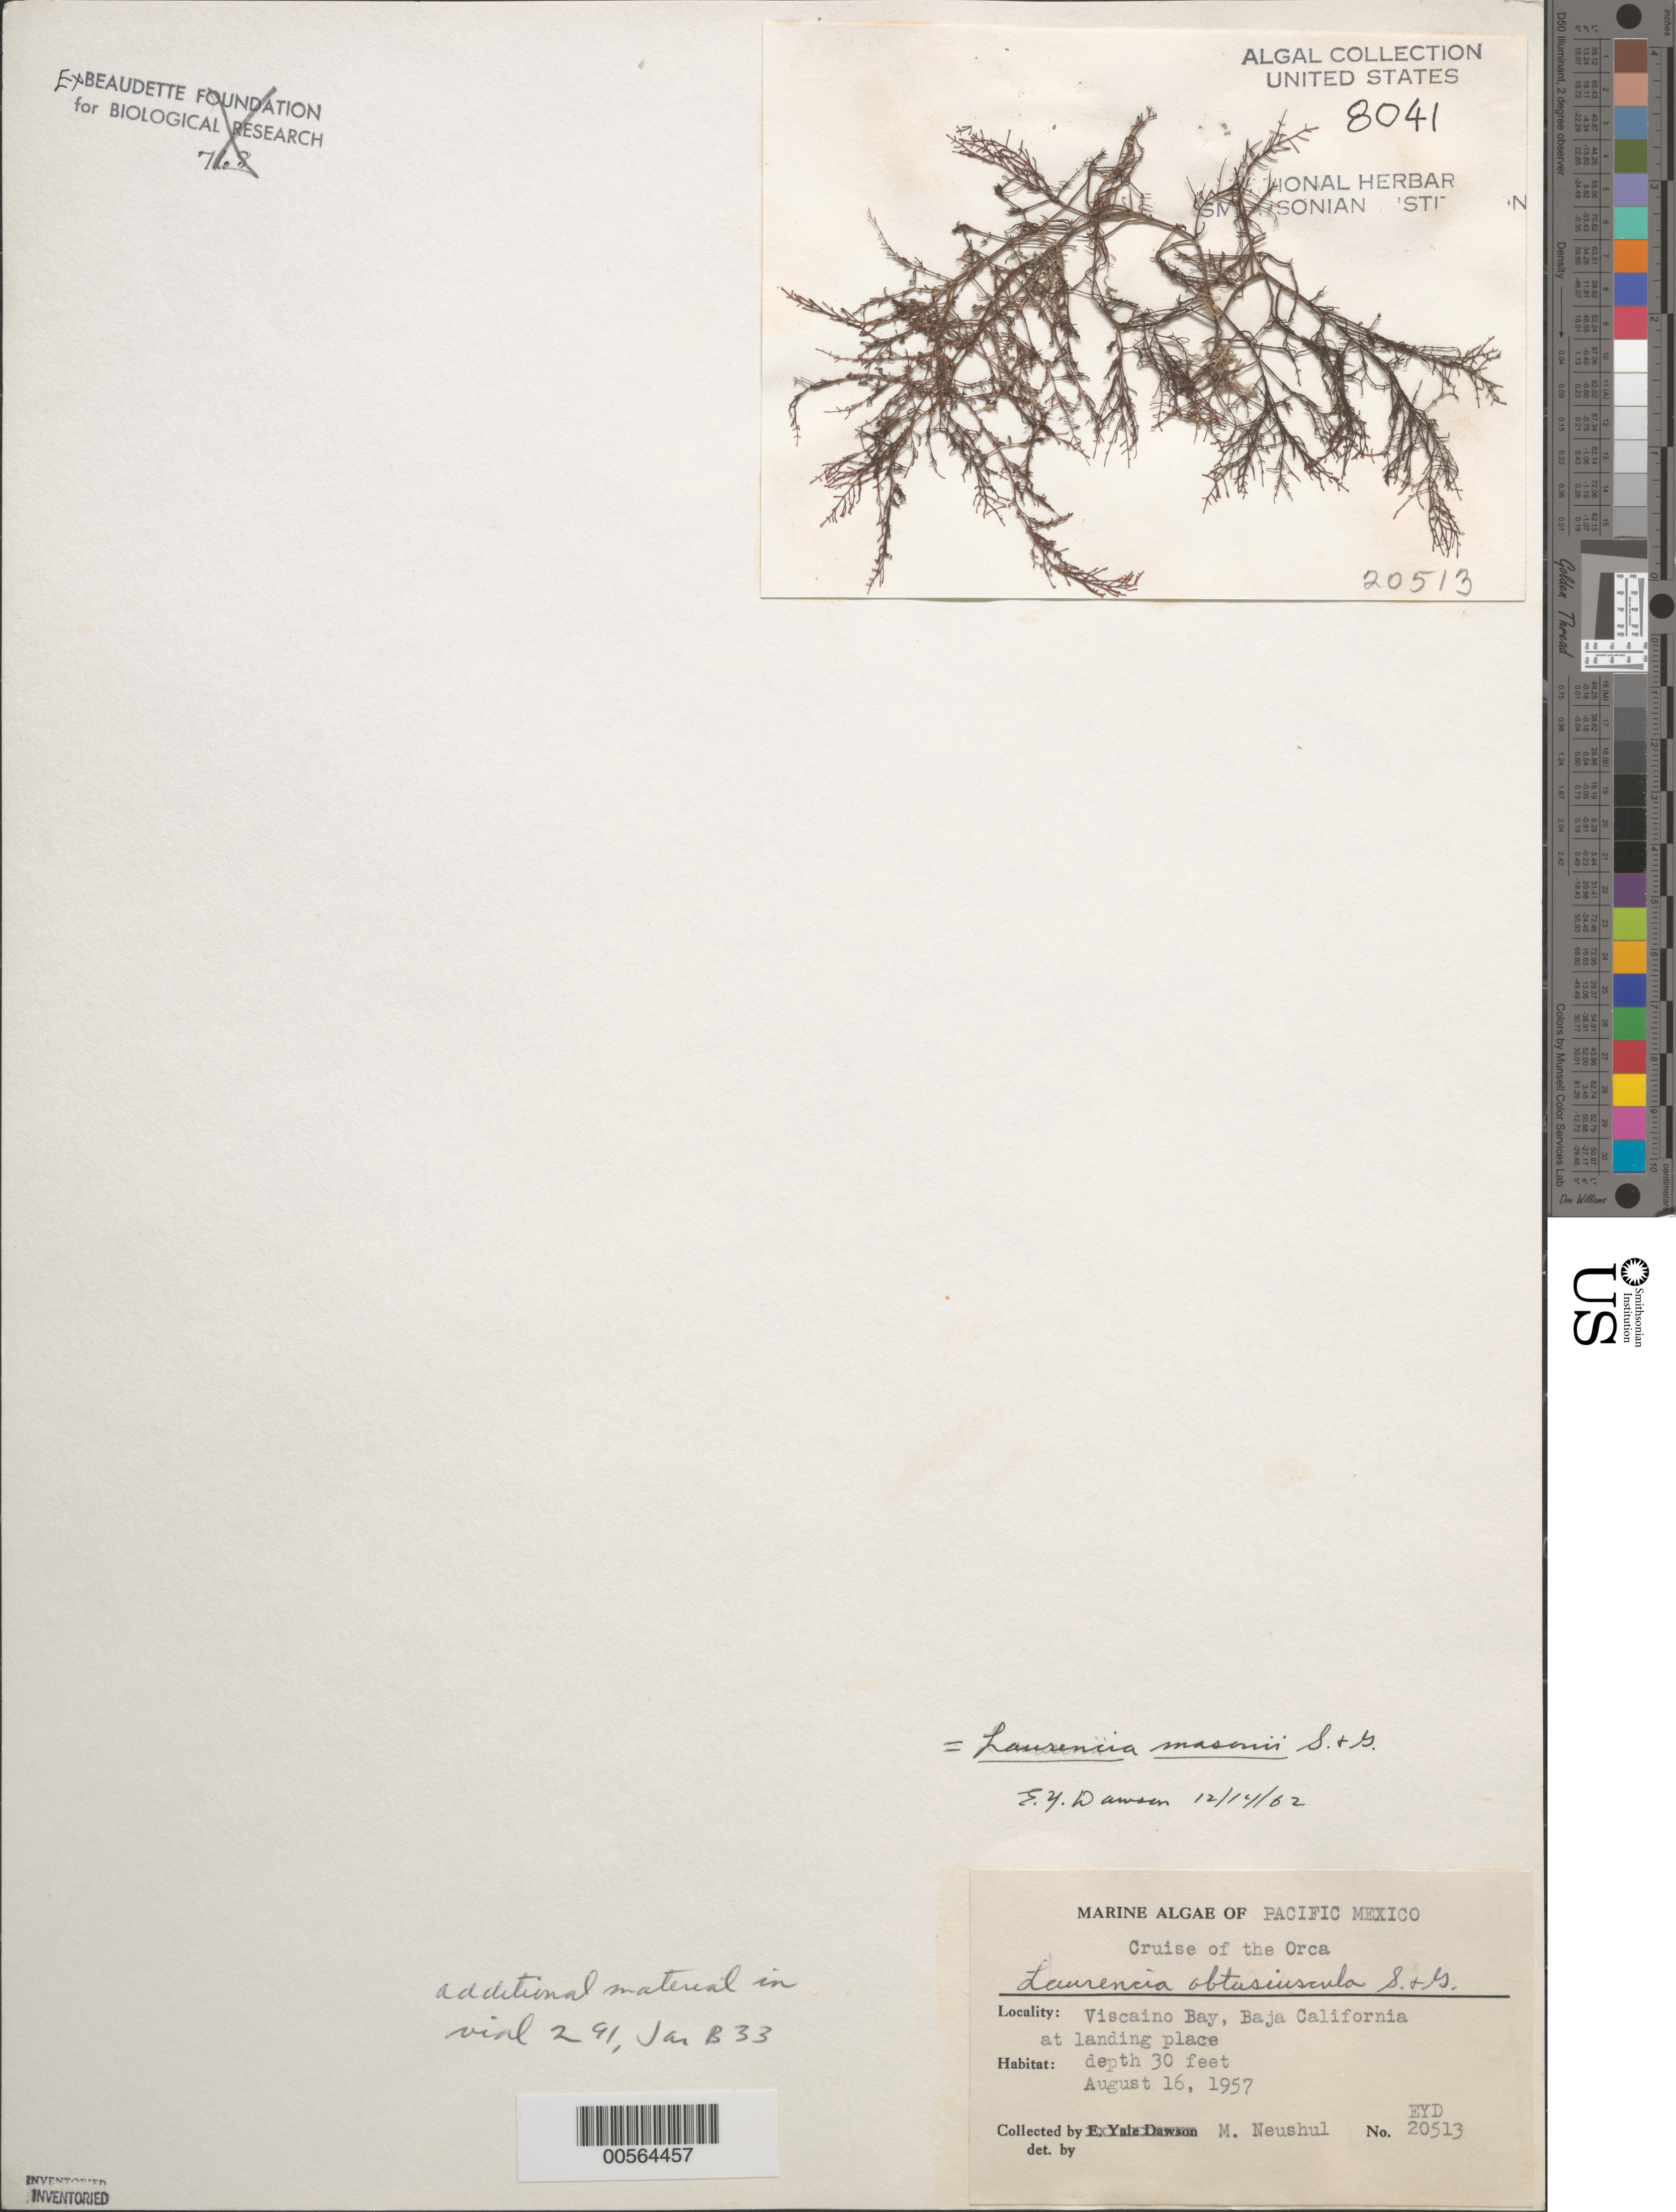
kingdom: Plantae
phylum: Rhodophyta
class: Florideophyceae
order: Ceramiales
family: Rhodomelaceae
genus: Laurencia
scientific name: Laurencia masonii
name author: Setch. & N.L. Gardner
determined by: Dawson, E. Y.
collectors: M. Neushul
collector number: EYD 20513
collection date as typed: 16 Aug 1957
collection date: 1957-08-16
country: Mexico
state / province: Baja California Norte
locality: Bahia Sebastian Vizcaino (Viscaino Bay)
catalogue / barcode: US 8041